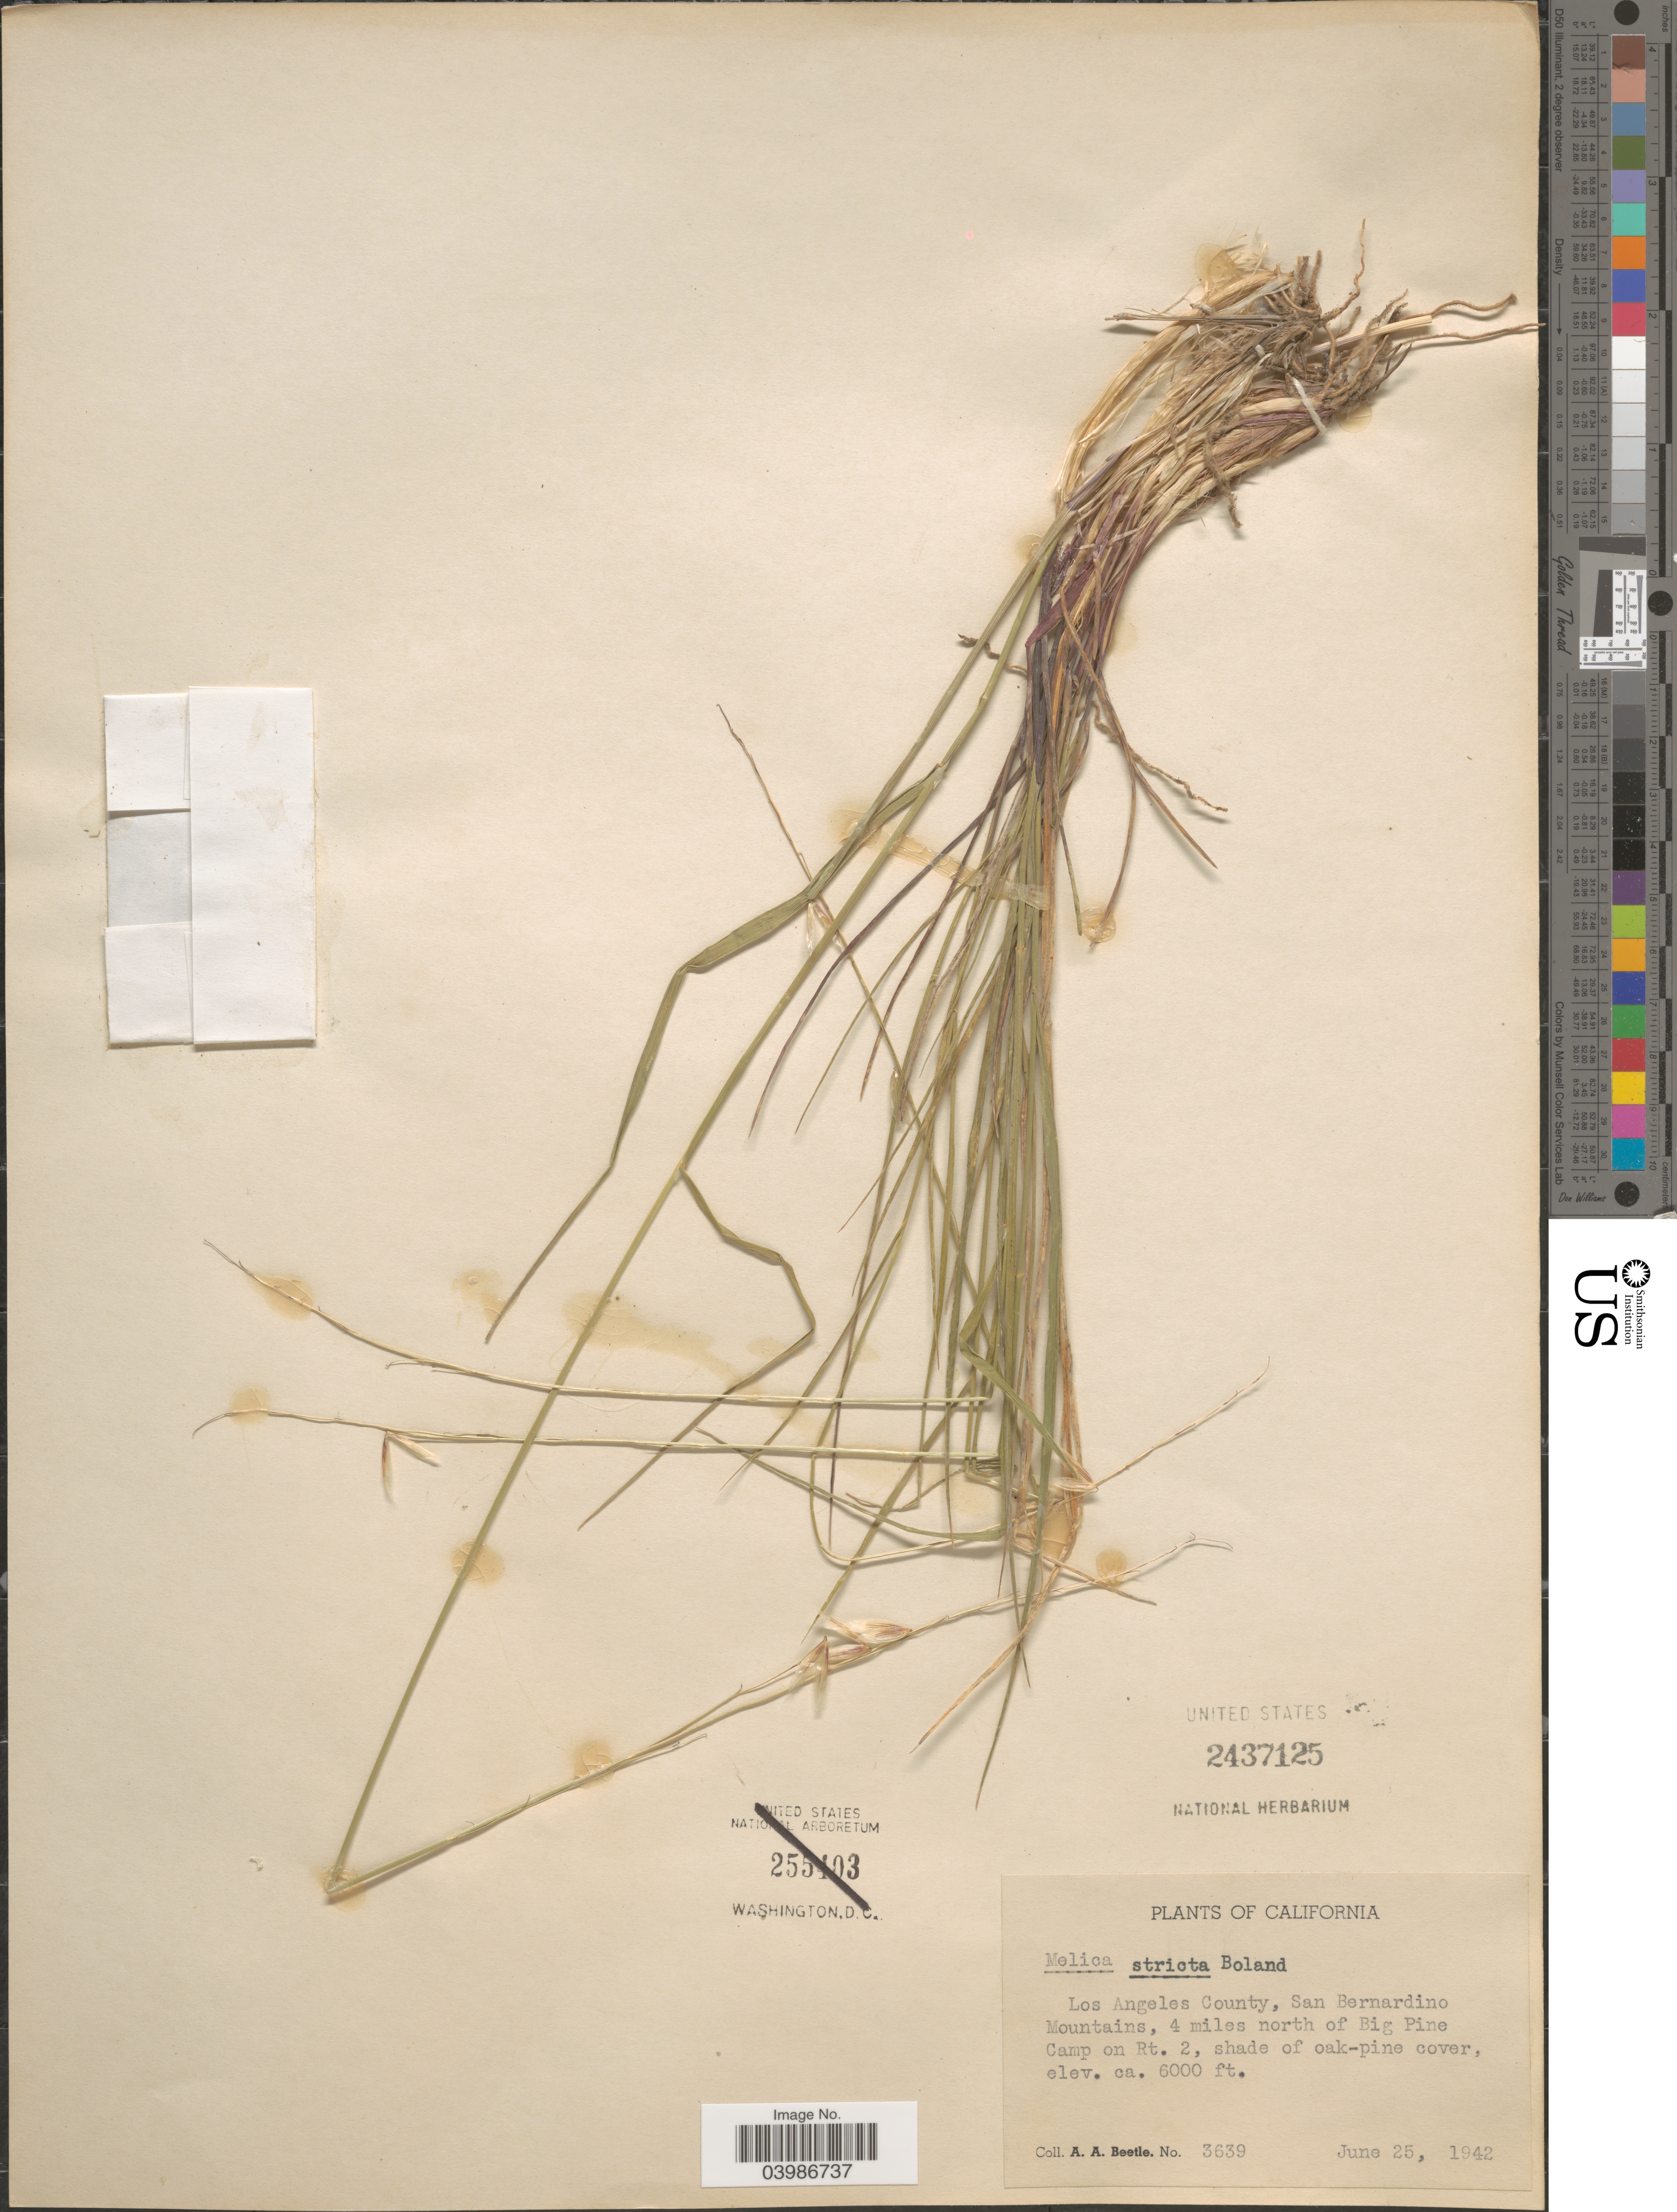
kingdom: Plantae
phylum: Tracheophyta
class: Liliopsida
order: Poales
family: Poaceae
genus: Melica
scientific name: Melica stricta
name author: Bol.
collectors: A. A. Beetle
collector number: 3639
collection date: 1942-06-25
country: United States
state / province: California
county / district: Los Angeles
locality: Los Angeles County, San Bernardino Mountains, 4 miles north of Big Pine Camp on Rt. 2.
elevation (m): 1829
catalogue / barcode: US 2437125